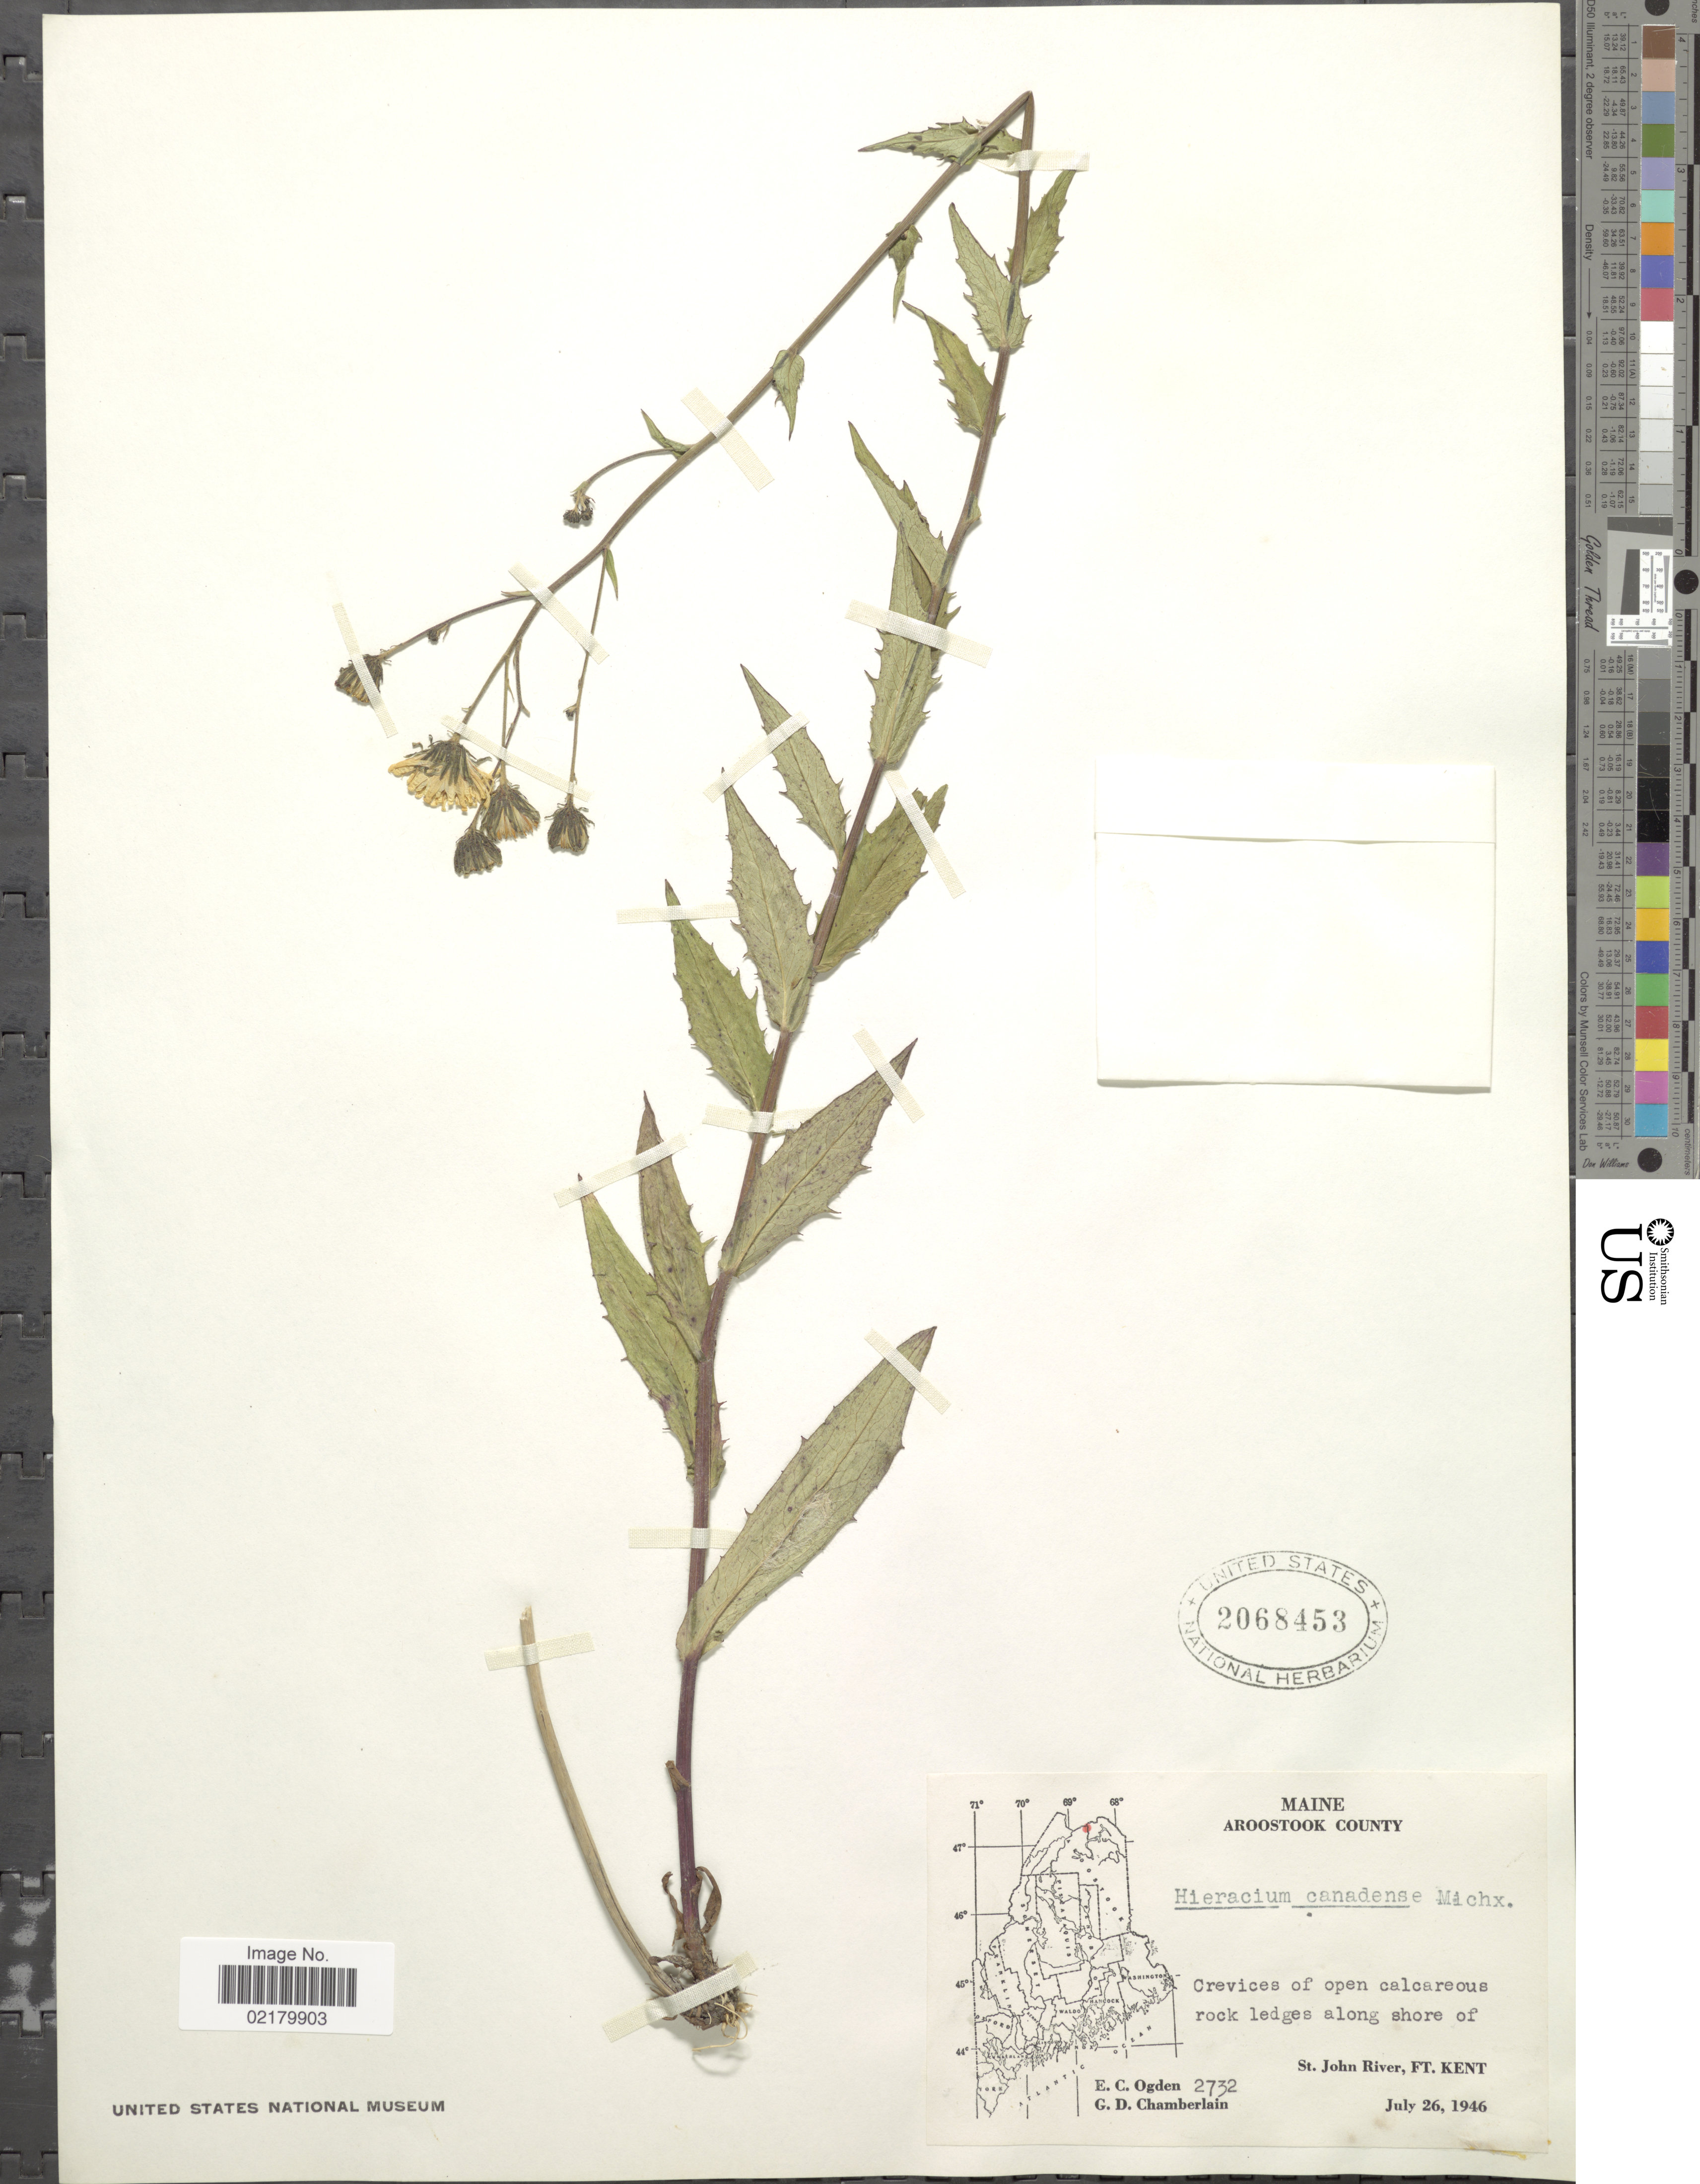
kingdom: Plantae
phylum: Tracheophyta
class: Magnoliopsida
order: Asterales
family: Asteraceae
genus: Hieracium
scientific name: Hieracium canadense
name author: Michx.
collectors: E. Ogden & G. D. Chamberlain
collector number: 2732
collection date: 1946-07-26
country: United States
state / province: Maine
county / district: Aroostook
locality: Crevices of open calcareous rock ledges along shore of St. John River, Ft. Kent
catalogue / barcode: US 2068453